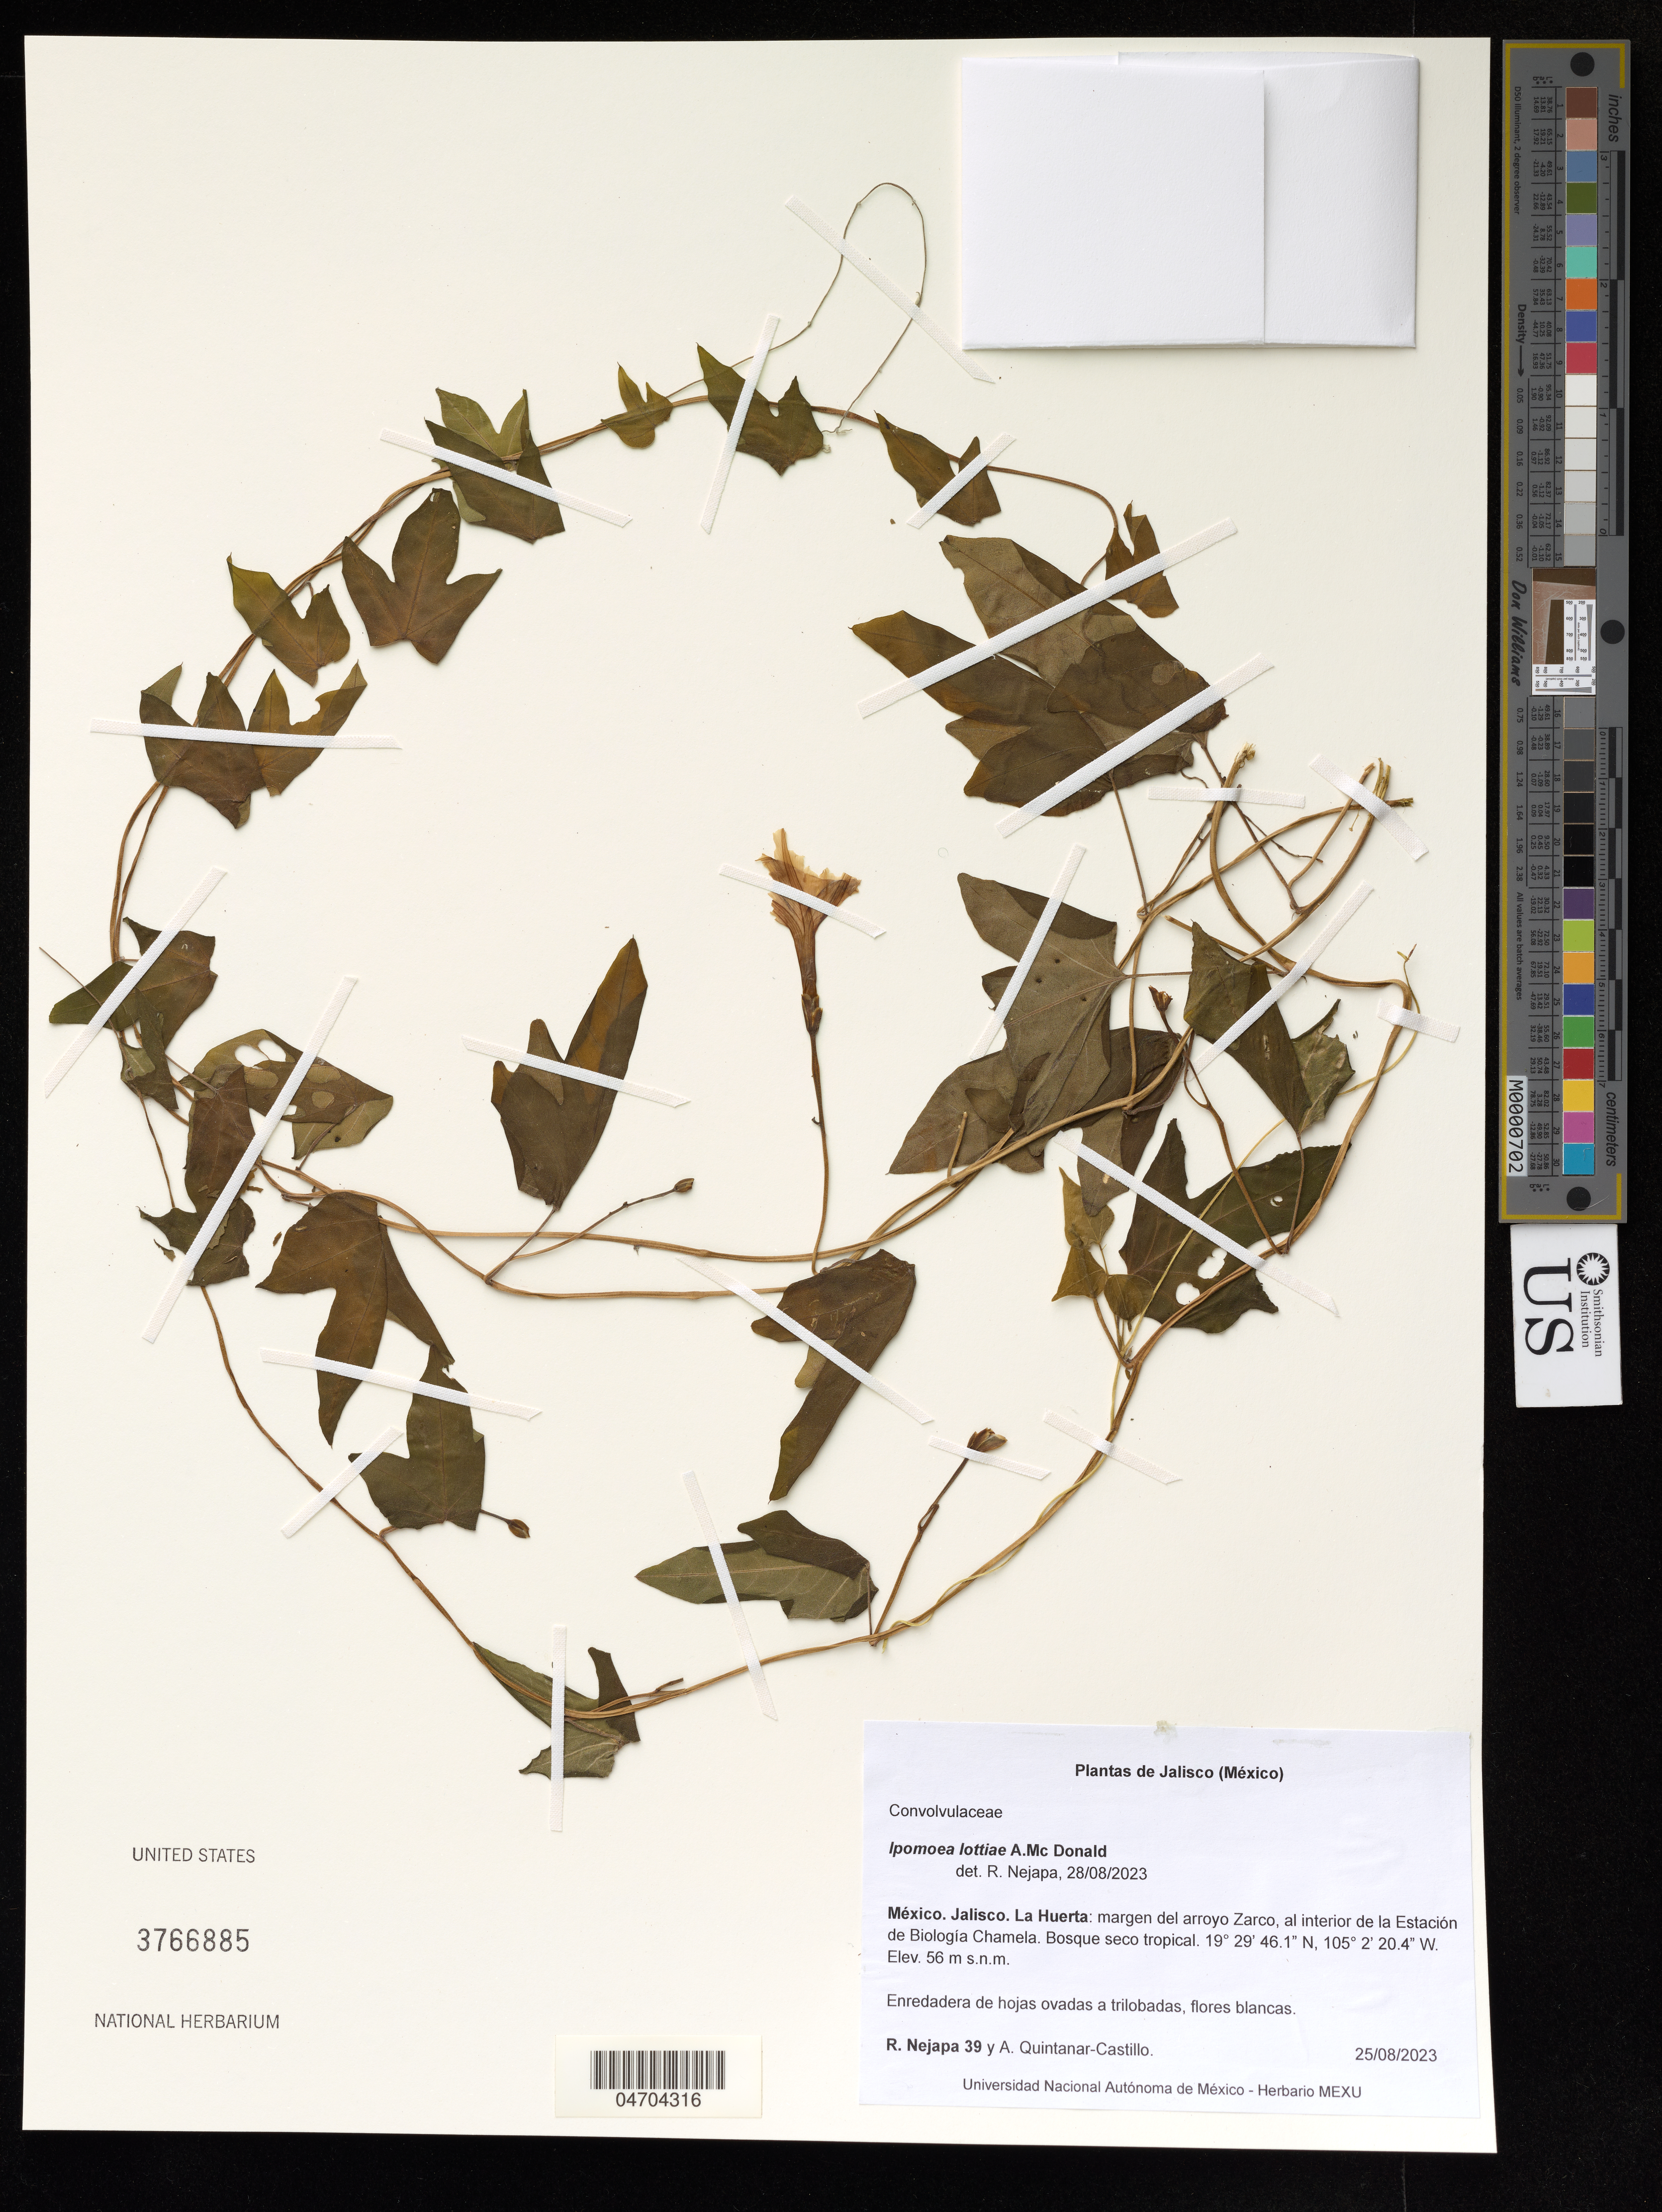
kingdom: Plantae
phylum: Tracheophyta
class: Magnoliopsida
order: Solanales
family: Convolvulaceae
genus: Ipomoea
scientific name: Ipomoea lottiae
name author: J.A. McDonald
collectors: R. Nejapa & A. Quintanar Castillo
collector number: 39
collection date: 2023-08-25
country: Mexico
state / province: Jalisco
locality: La Huerta: margen del arroyo Zarco, al interior de la Estación de Biologia Chamela.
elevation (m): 56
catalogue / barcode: US 3766885